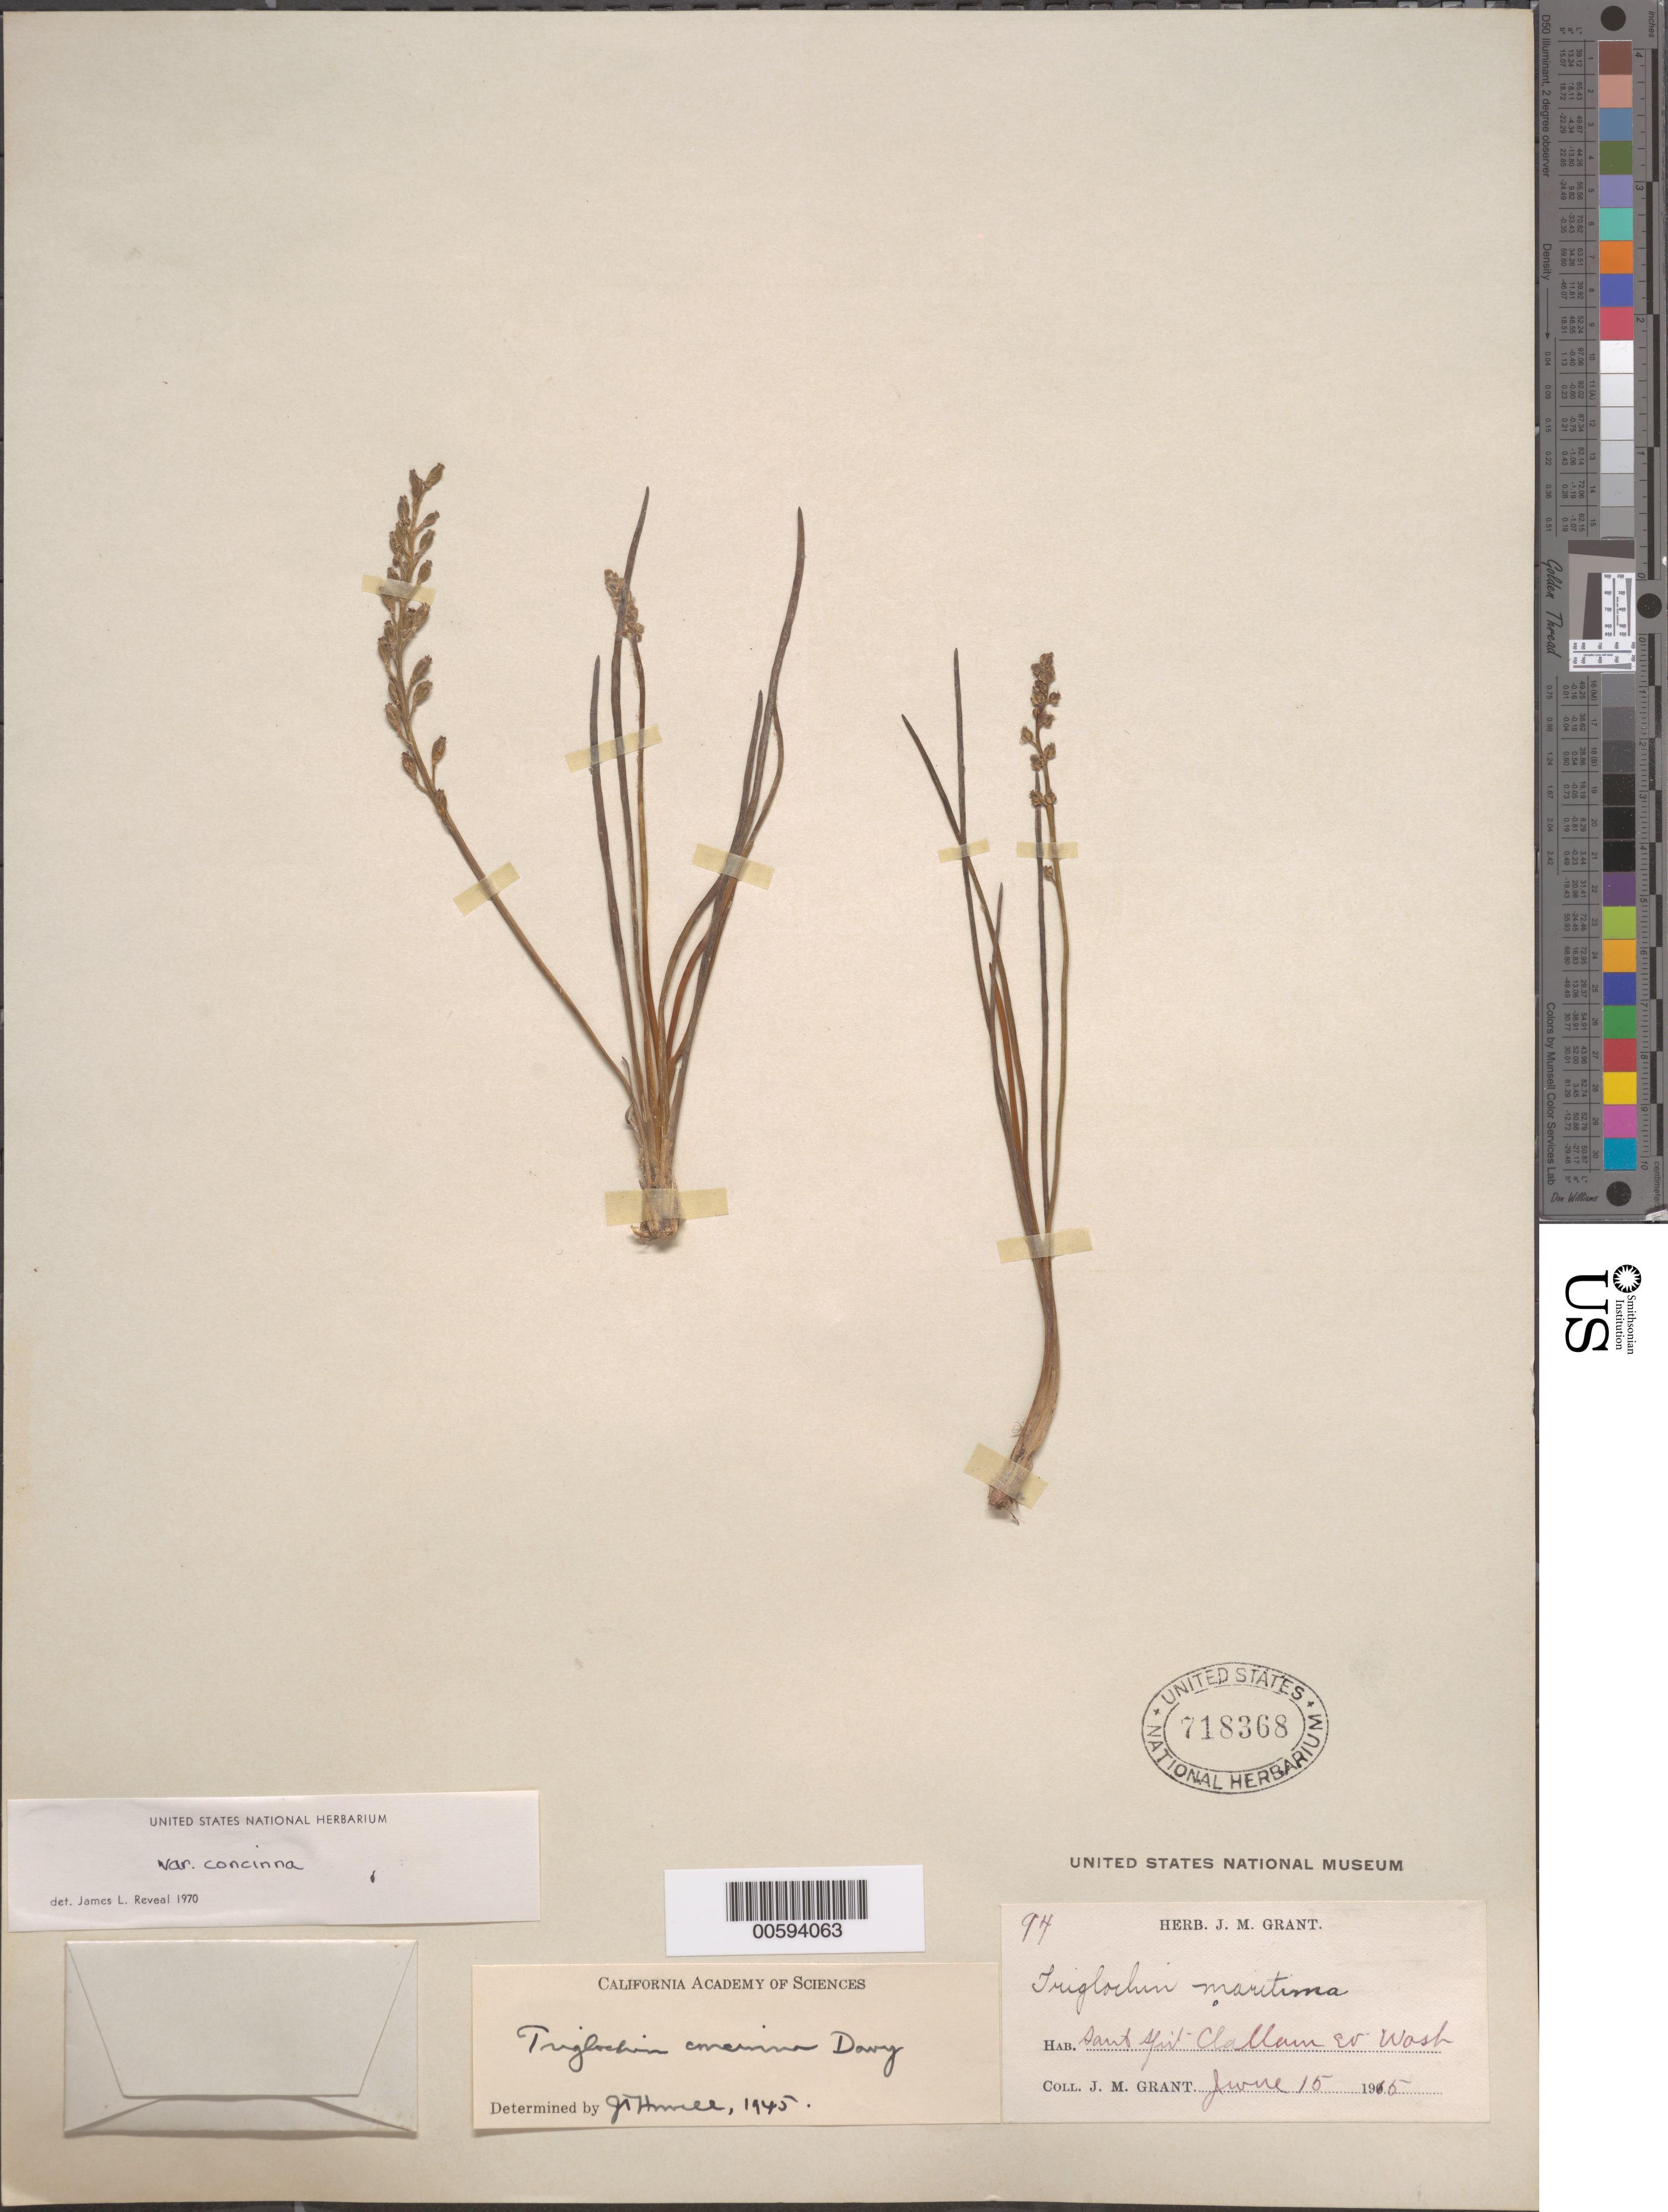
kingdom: Plantae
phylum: Tracheophyta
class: Liliopsida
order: Alismatales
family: Juncaginaceae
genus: Triglochin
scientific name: Triglochin concinna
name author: Davy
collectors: J. M. Grant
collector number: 94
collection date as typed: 15 Jun 1915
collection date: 1915-06-15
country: United States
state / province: Washington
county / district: Clallam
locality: Clallam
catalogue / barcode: US 718368